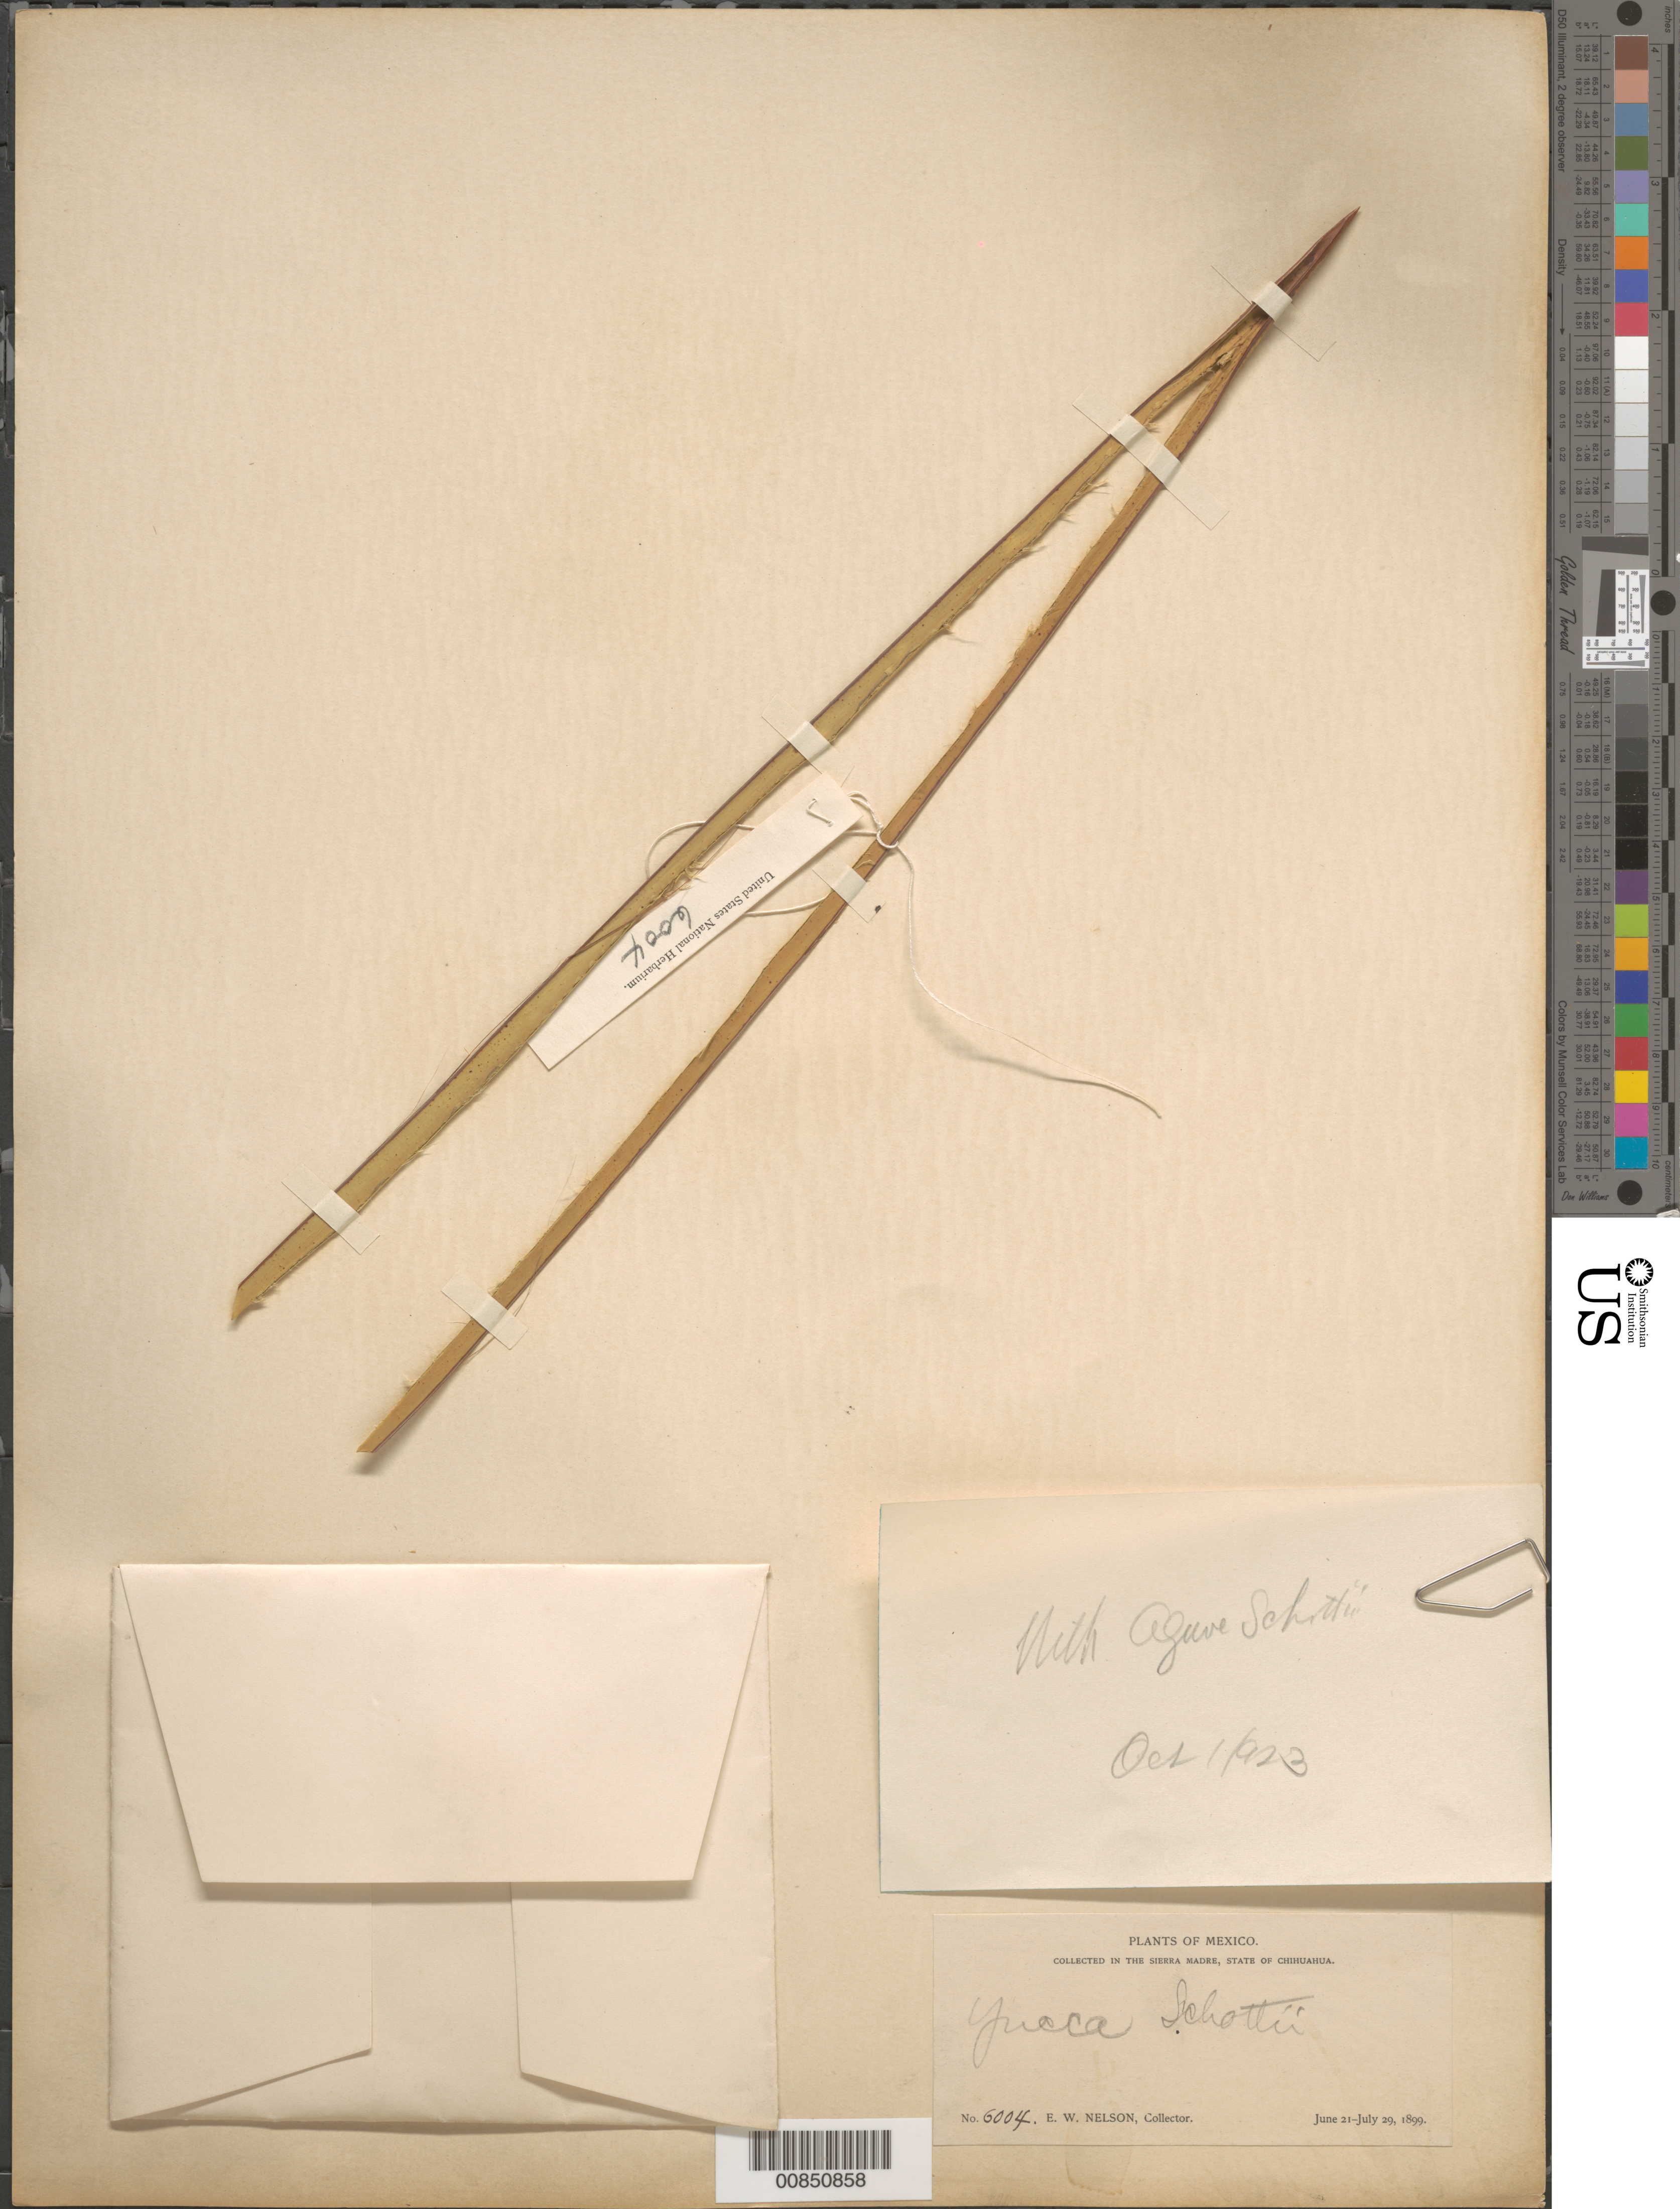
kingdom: Plantae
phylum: Tracheophyta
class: Liliopsida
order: Asparagales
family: Asparagaceae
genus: Yucca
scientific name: Yucca schottii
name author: Engelm.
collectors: E. W. Nelson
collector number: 6004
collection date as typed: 21 Jun 1899 to 29 Jul 1899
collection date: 1899-06-21/1899-07-29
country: Mexico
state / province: Chihuahua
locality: Sierra Madre, Chihuahua.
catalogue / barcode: US 359722